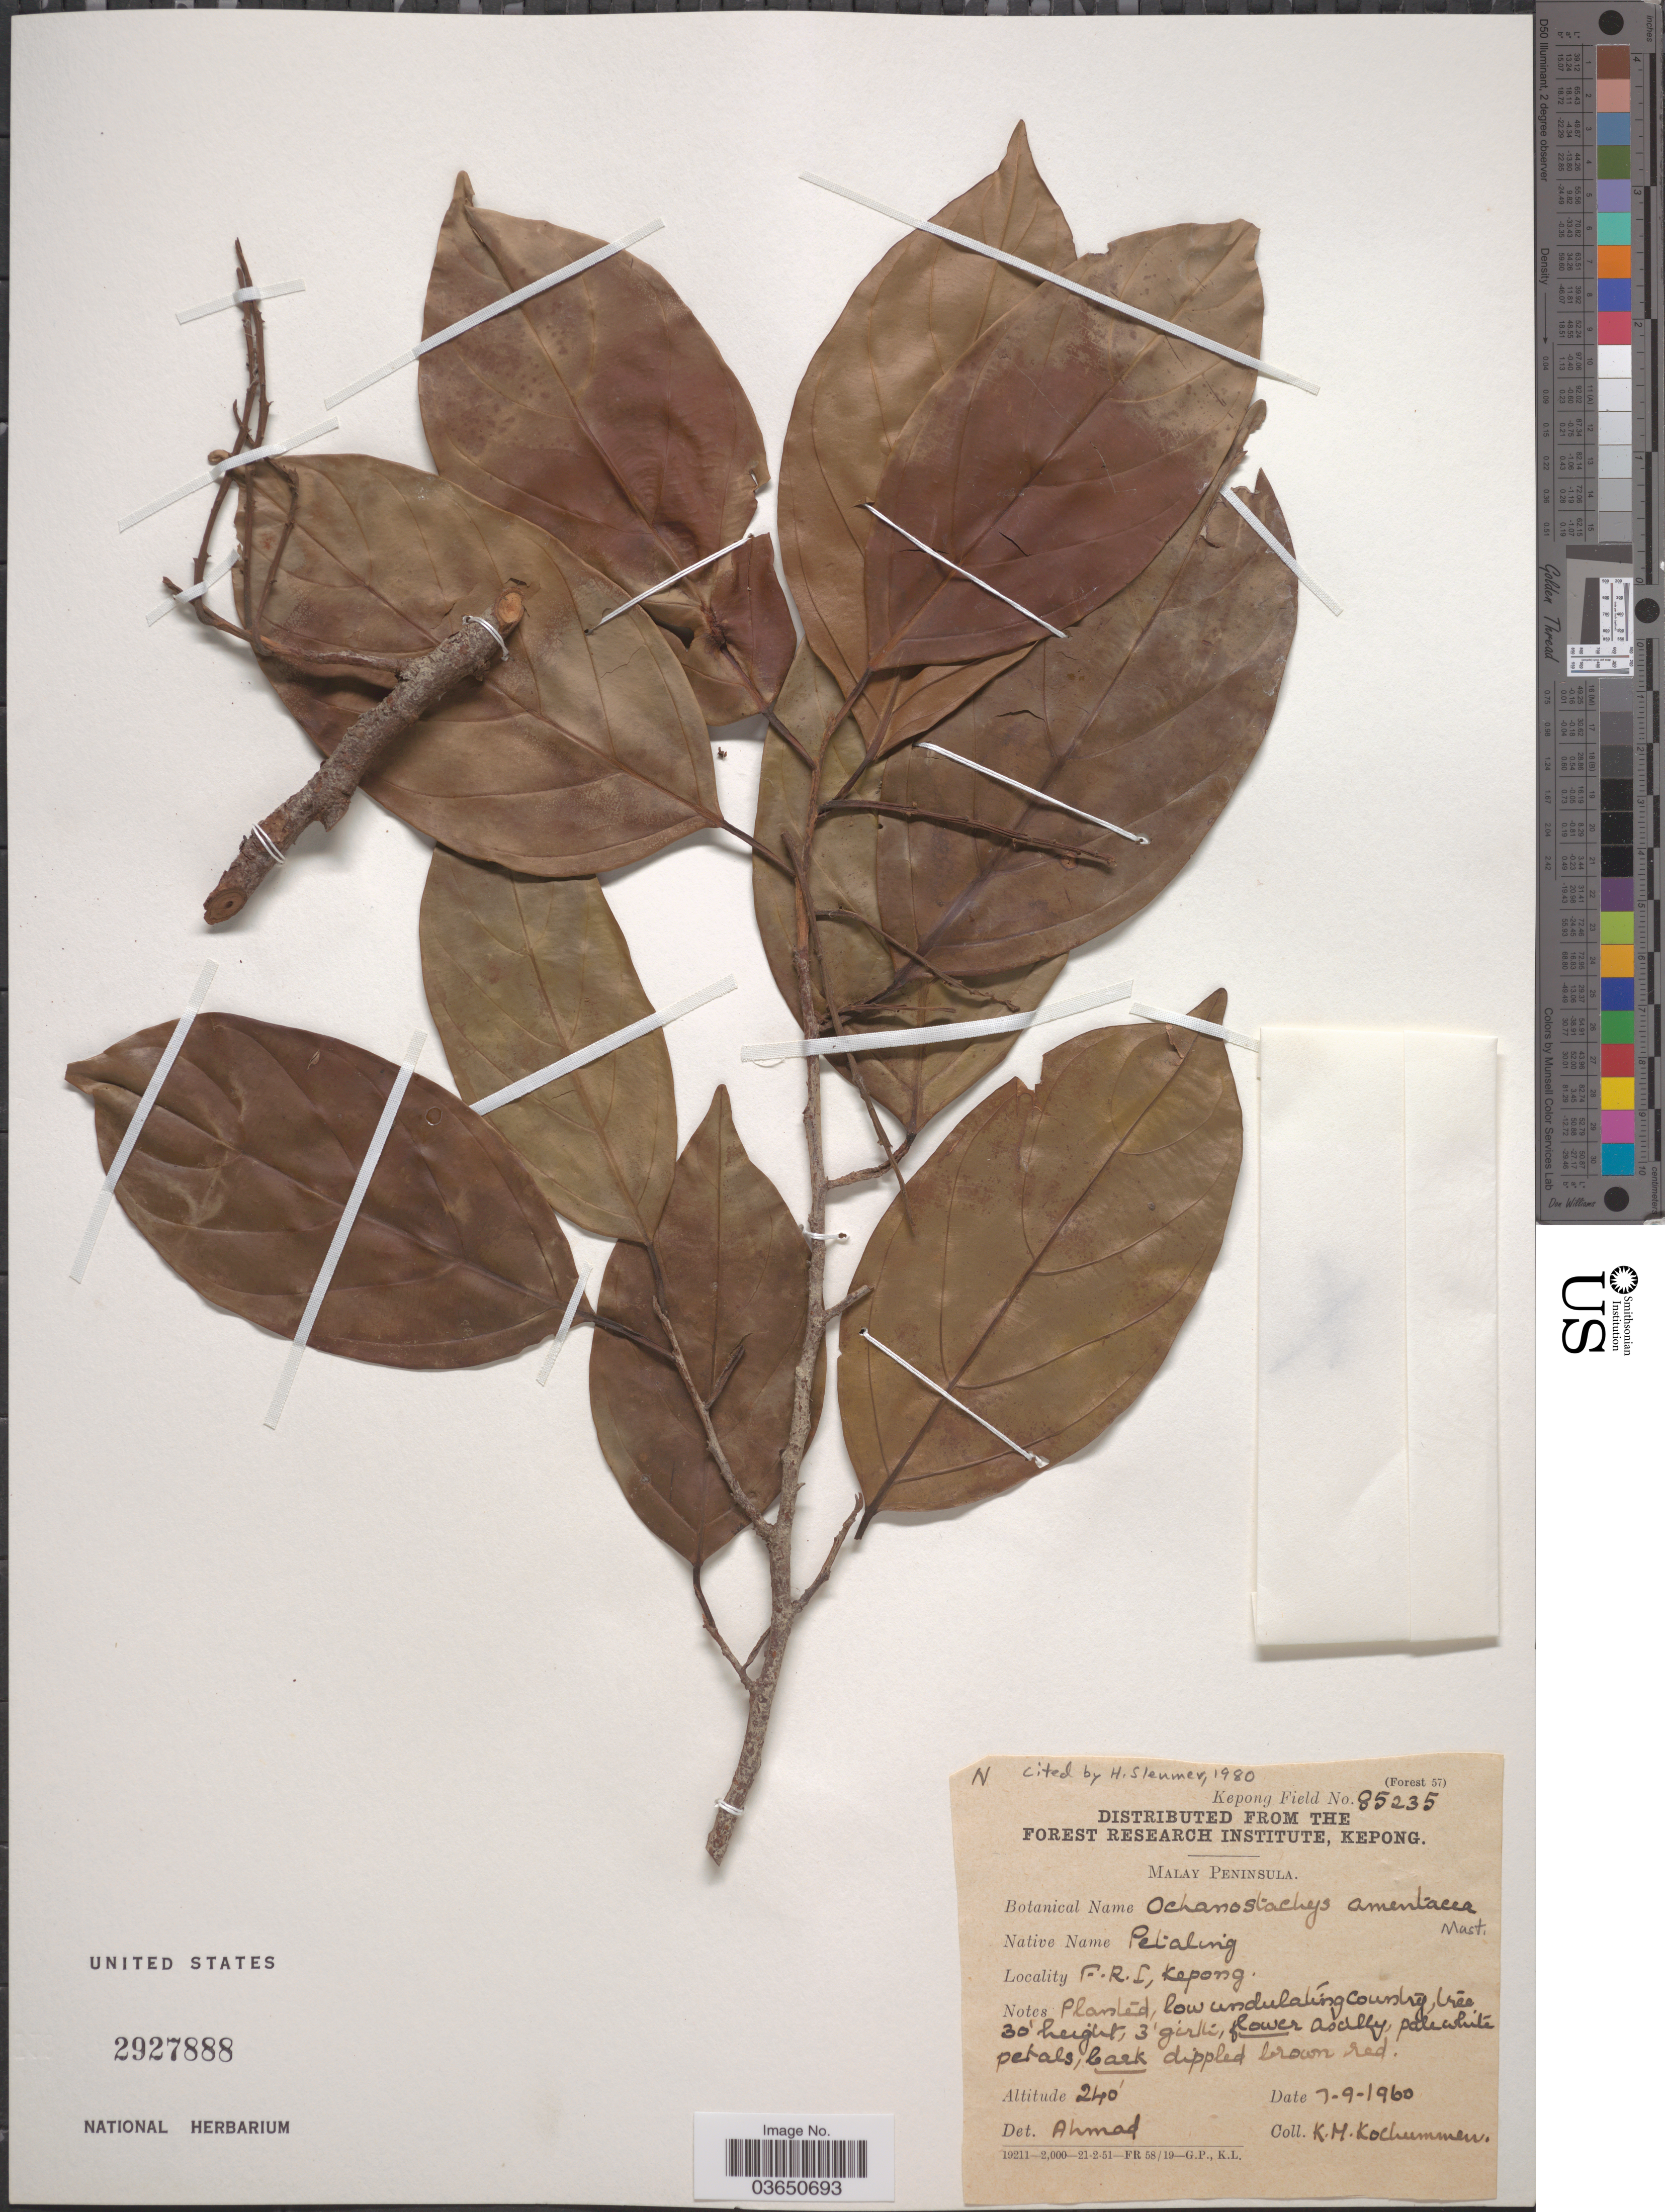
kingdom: Plantae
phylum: Tracheophyta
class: Magnoliopsida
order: Santalales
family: Coulaceae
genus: Ochanostachys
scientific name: Ochanostachys amentacea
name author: Mast.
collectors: K. Kochummen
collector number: Kepong 85235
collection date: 1960-09-07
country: Malaysia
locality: F. R. I., Kepong. Malay Peninsula.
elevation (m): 73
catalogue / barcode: US 2927888